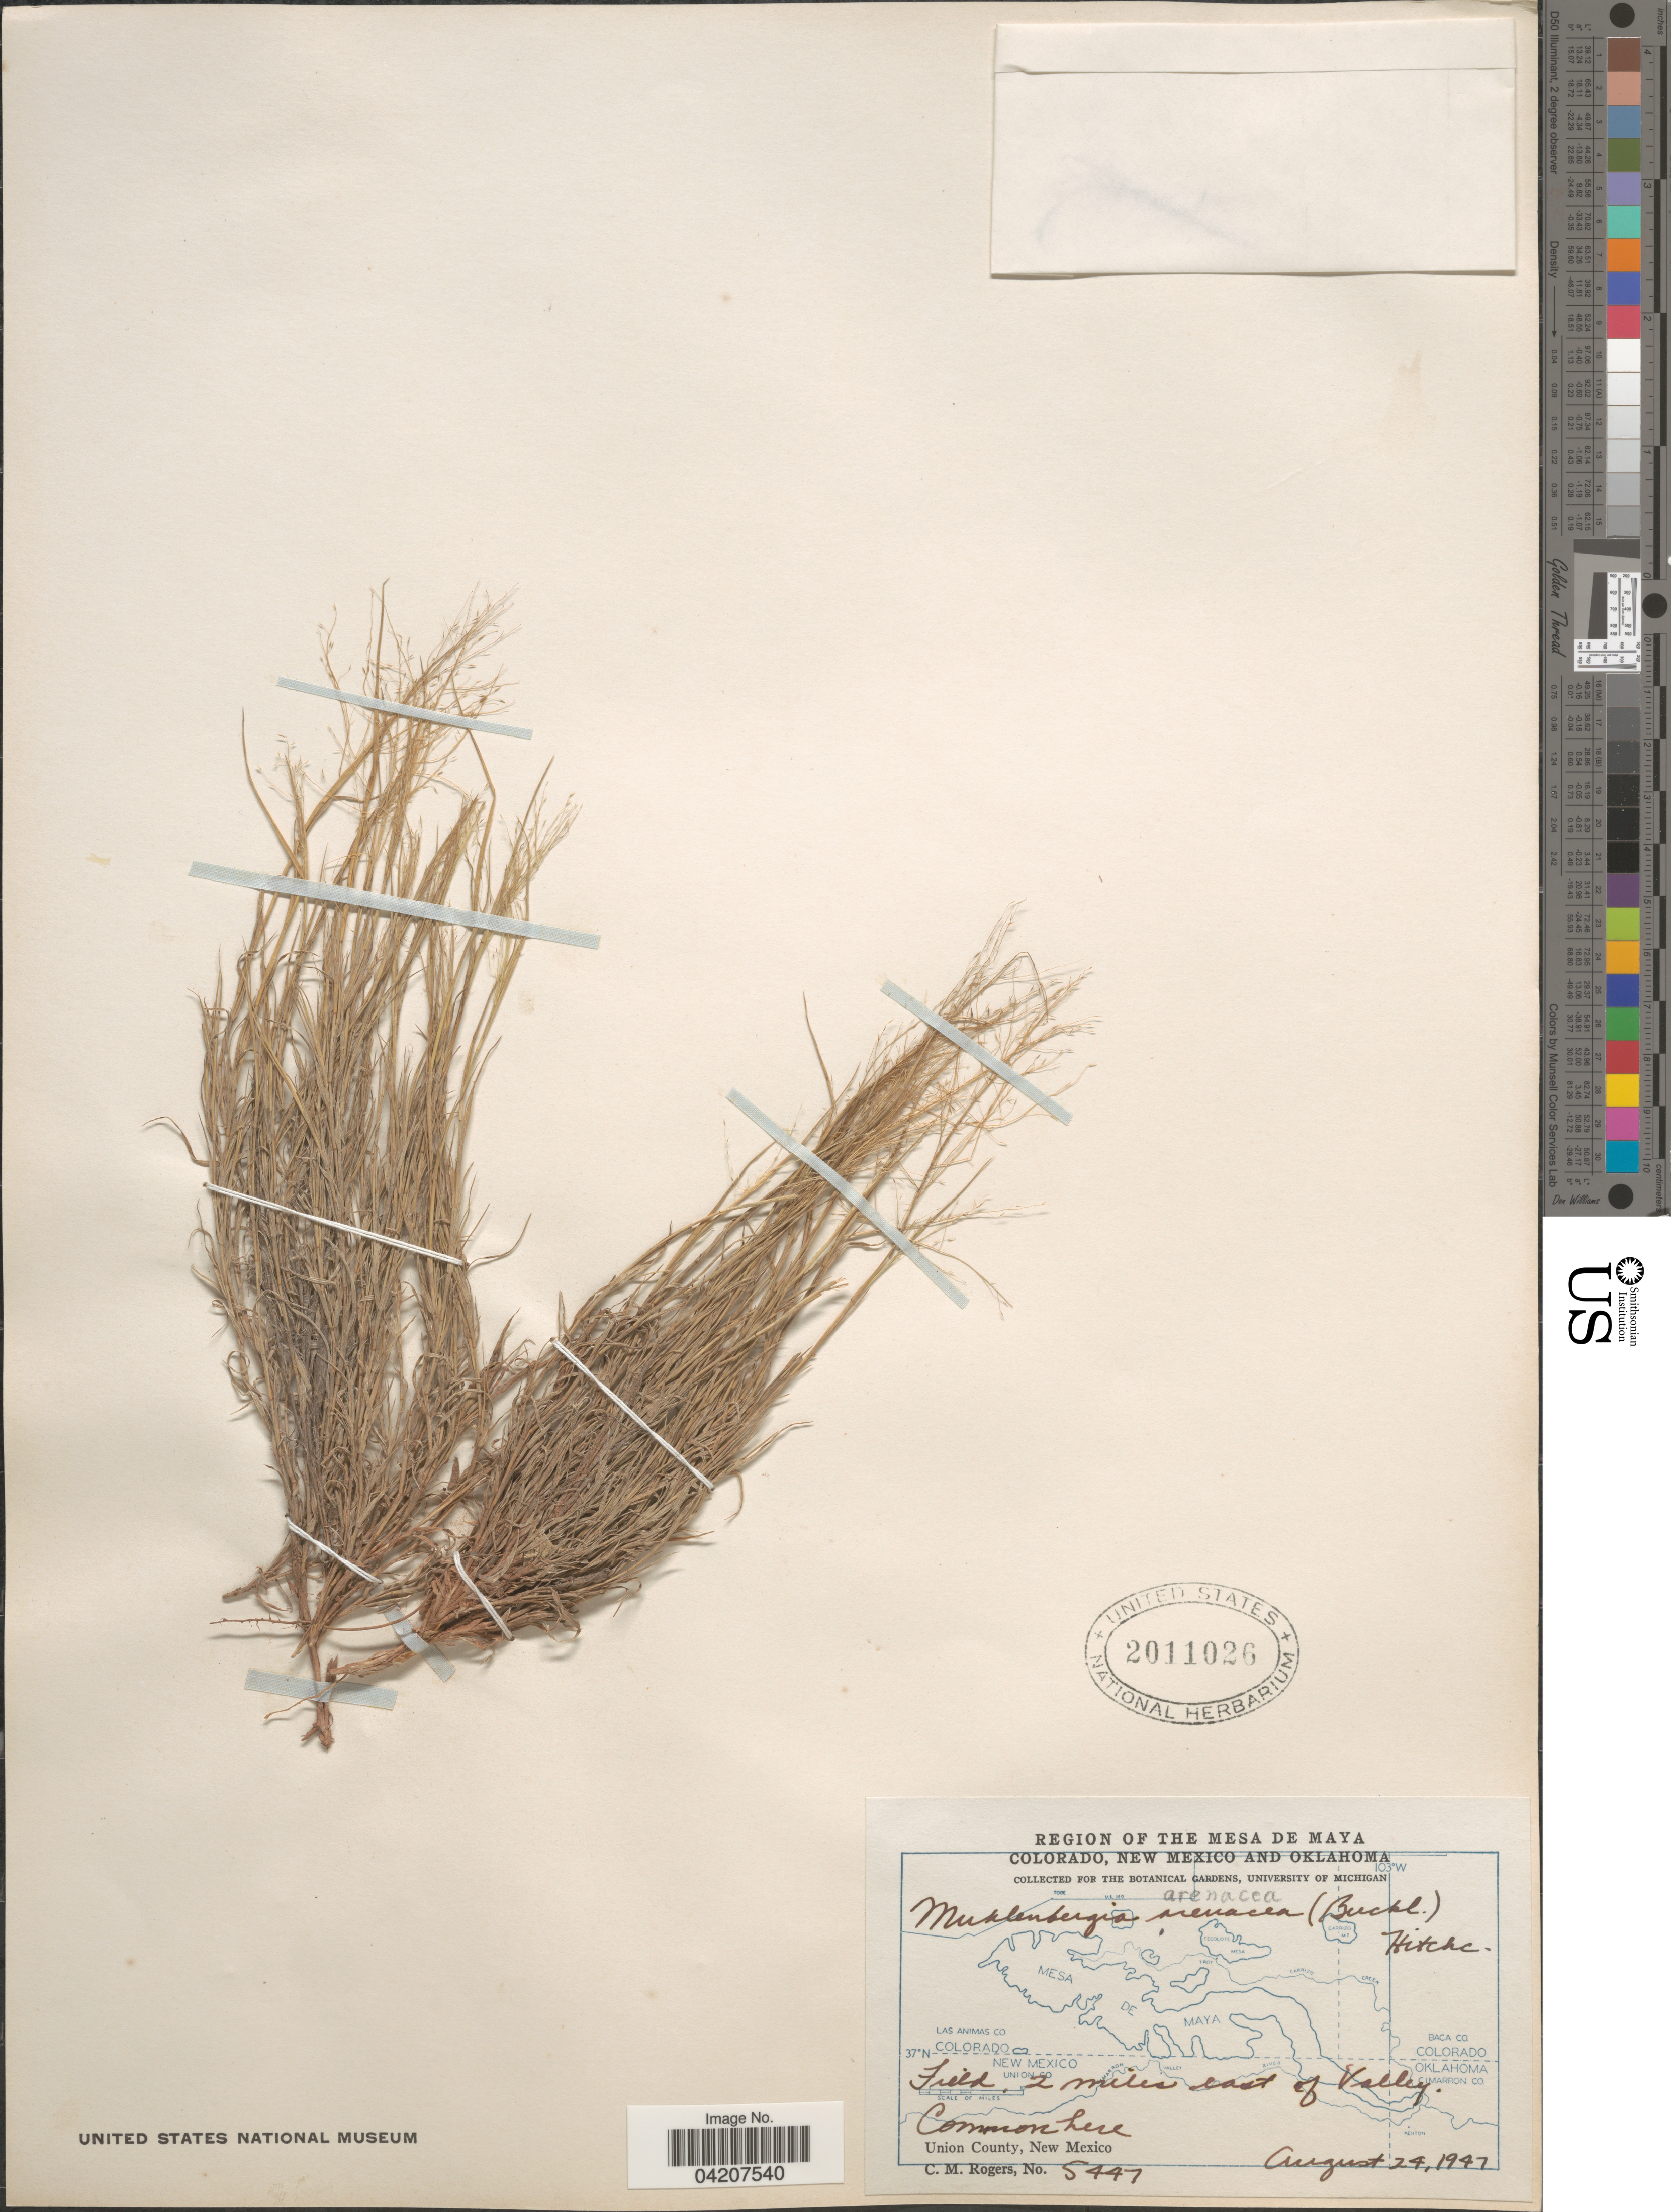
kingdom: Plantae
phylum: Tracheophyta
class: Liliopsida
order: Poales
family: Poaceae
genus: Muhlenbergia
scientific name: Muhlenbergia arenacea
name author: (Buckley) Hitchc.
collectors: C. M. Rogers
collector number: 5447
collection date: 1947-08-24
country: United States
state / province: New Mexico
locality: Field, 2 miles east of Valley. Union County.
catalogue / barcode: US 2011026